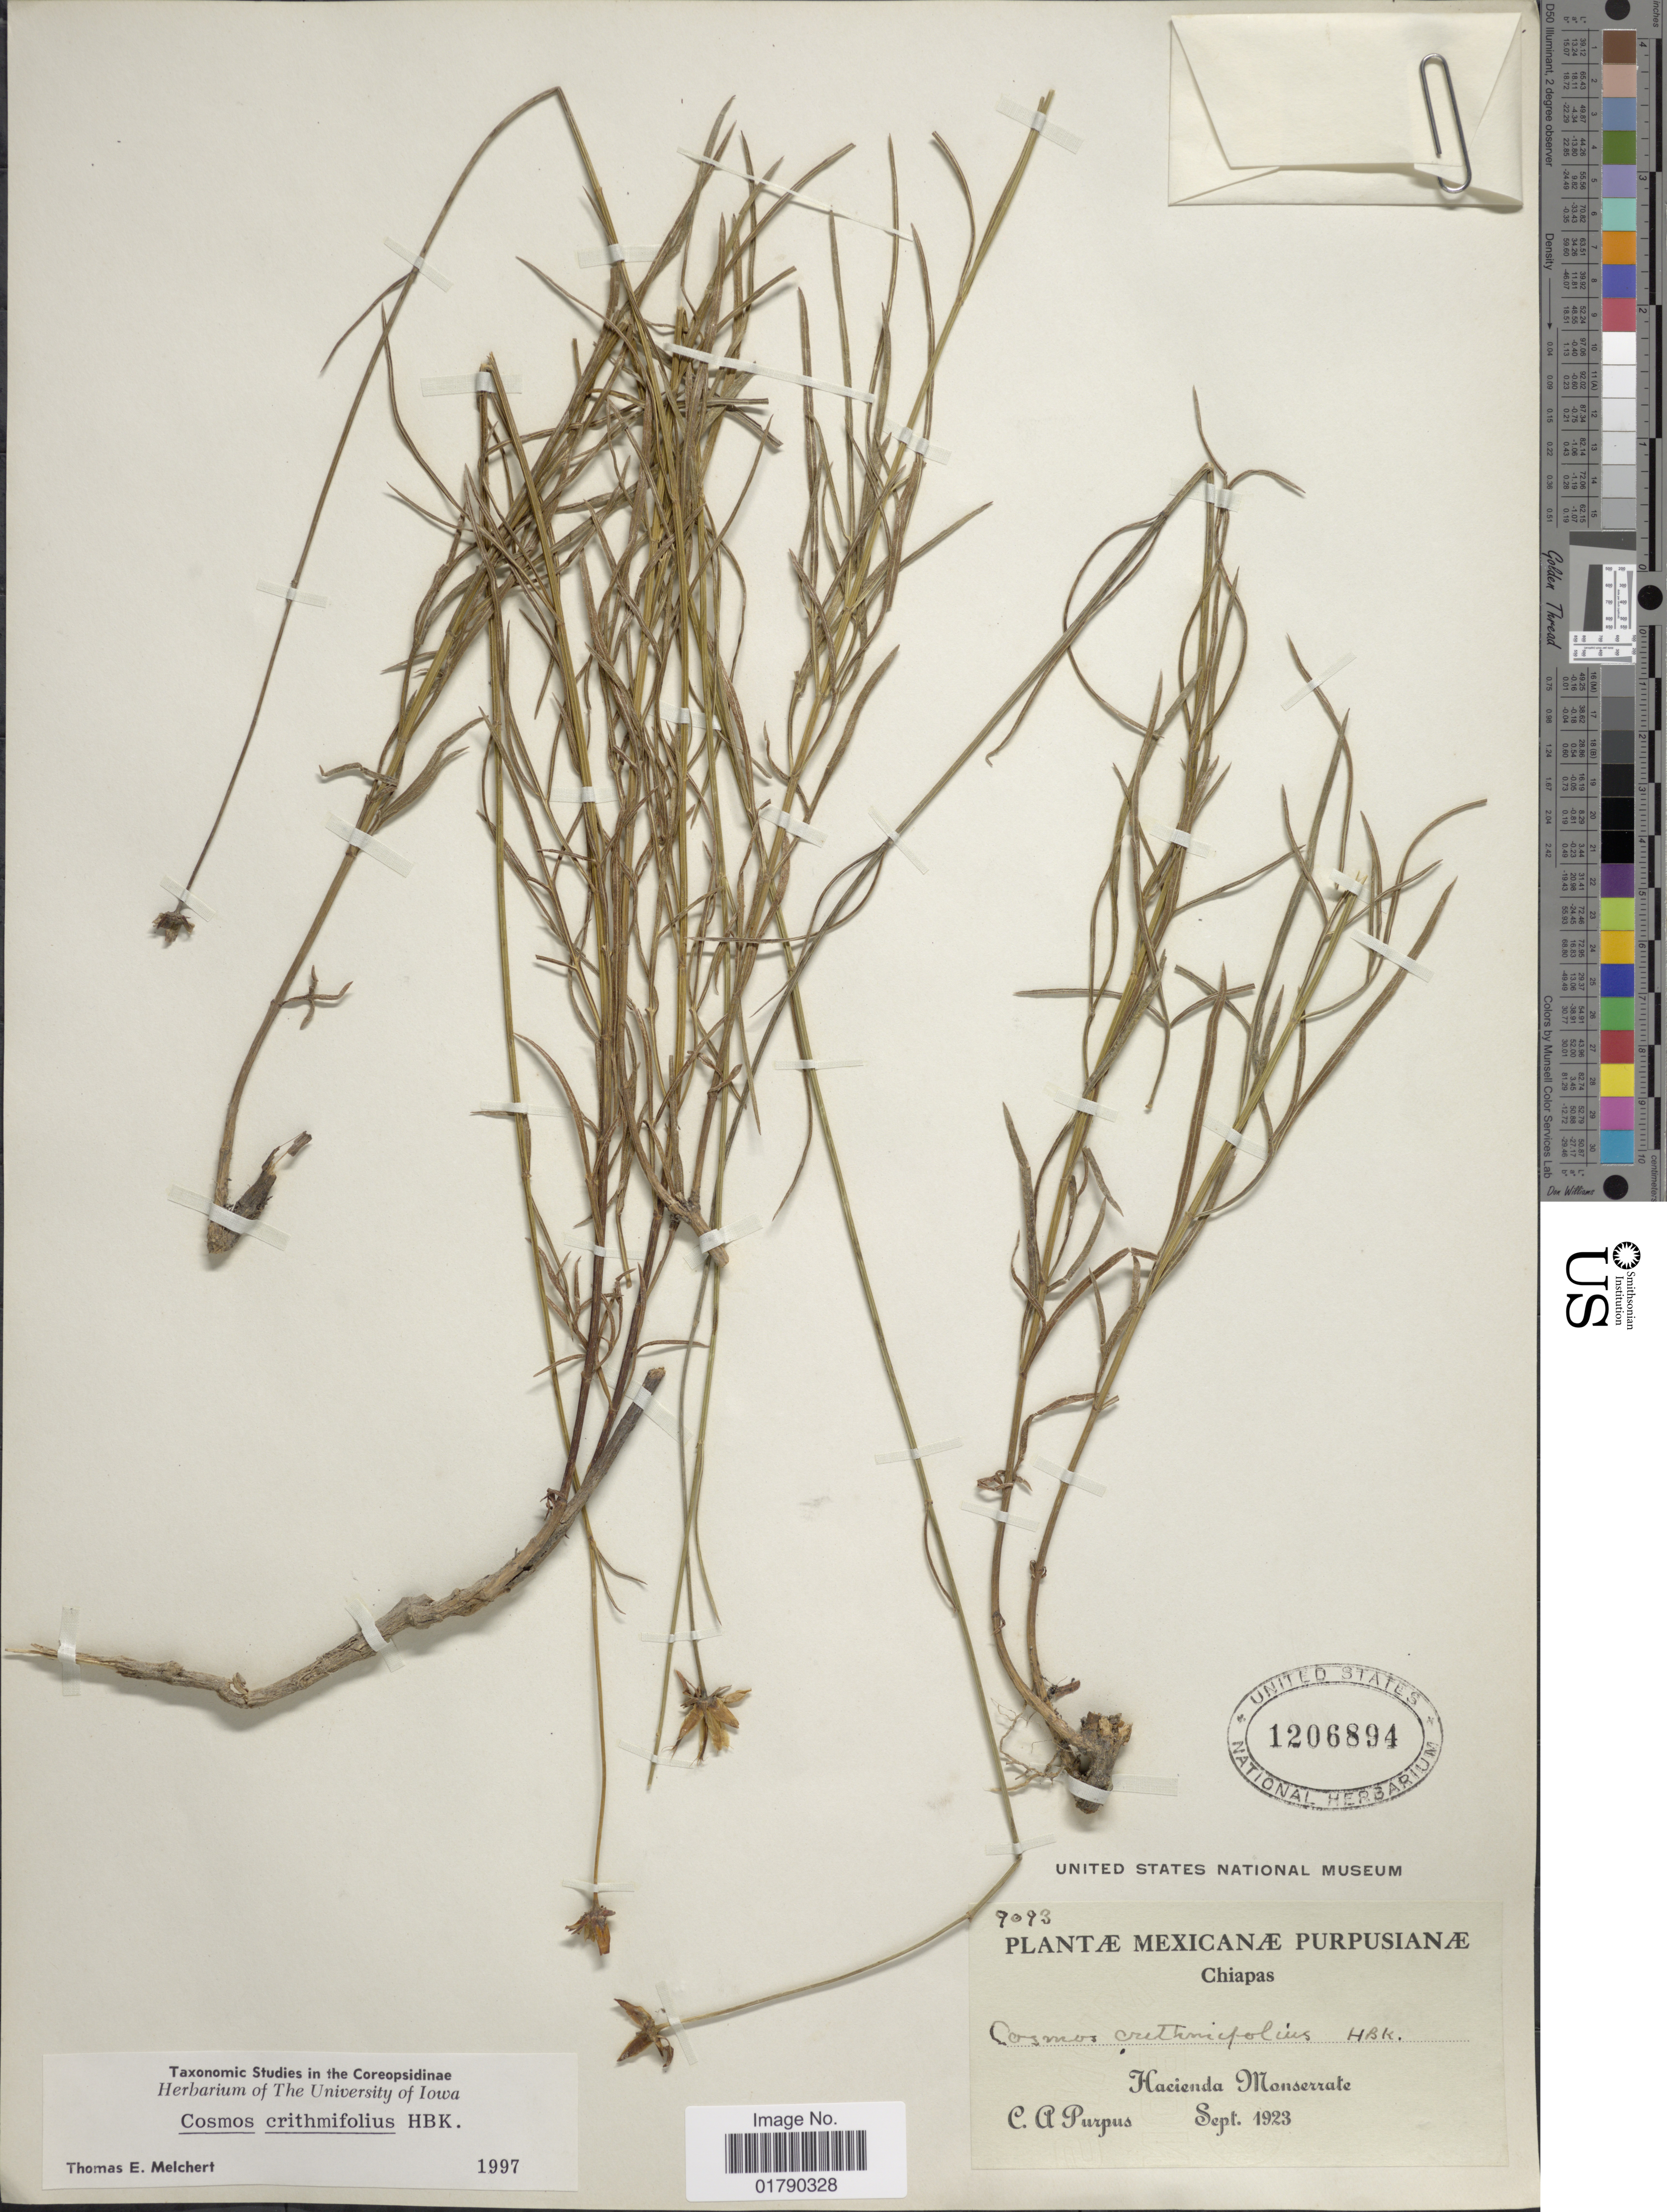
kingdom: Plantae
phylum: Tracheophyta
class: Magnoliopsida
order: Asterales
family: Asteraceae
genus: Cosmos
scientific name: Cosmos crithmifolius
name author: Kunth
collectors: C. A. Purpus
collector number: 9093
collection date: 1923-09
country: Mexico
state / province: Chiapas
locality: Hacienda Monserrate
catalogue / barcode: US 1206894